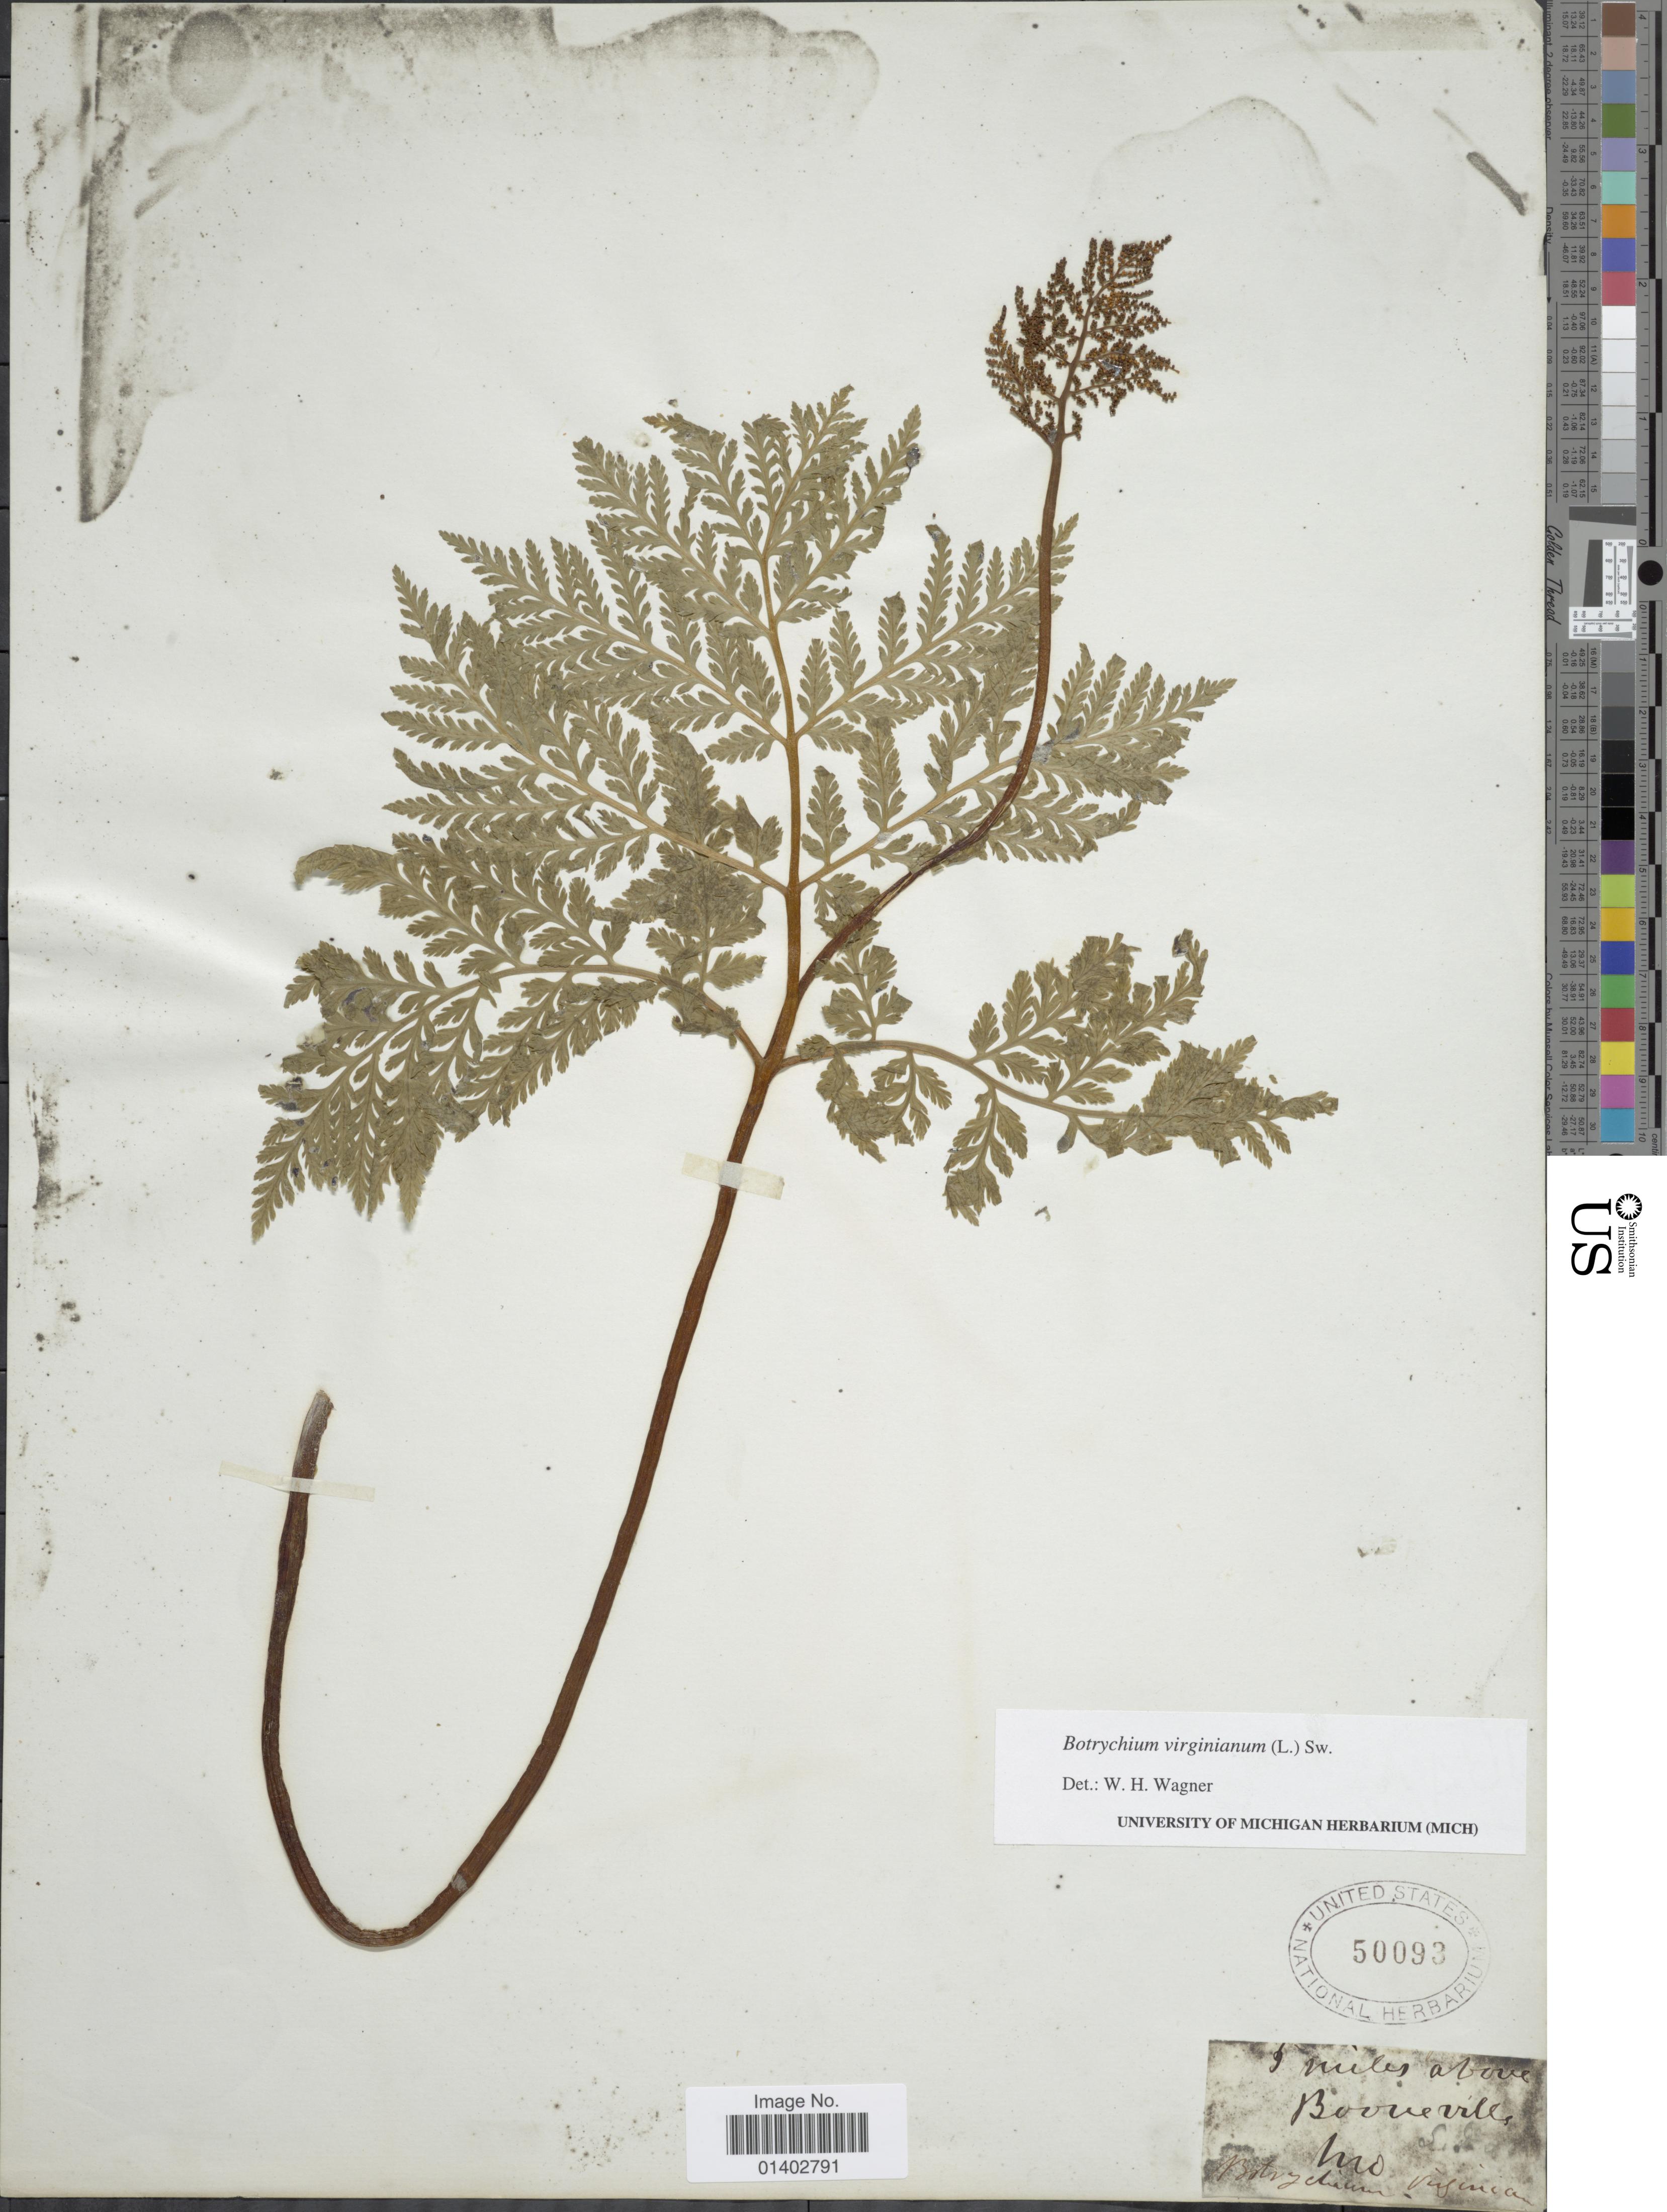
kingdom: Plantae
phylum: Tracheophyta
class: Polypodiopsida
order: Ophioglossales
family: Ophioglossaceae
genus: Botrychium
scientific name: Botrychium virginianum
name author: (L.) Sw.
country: United States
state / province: Virginia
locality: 5 miles above Booneville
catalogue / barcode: US 50093